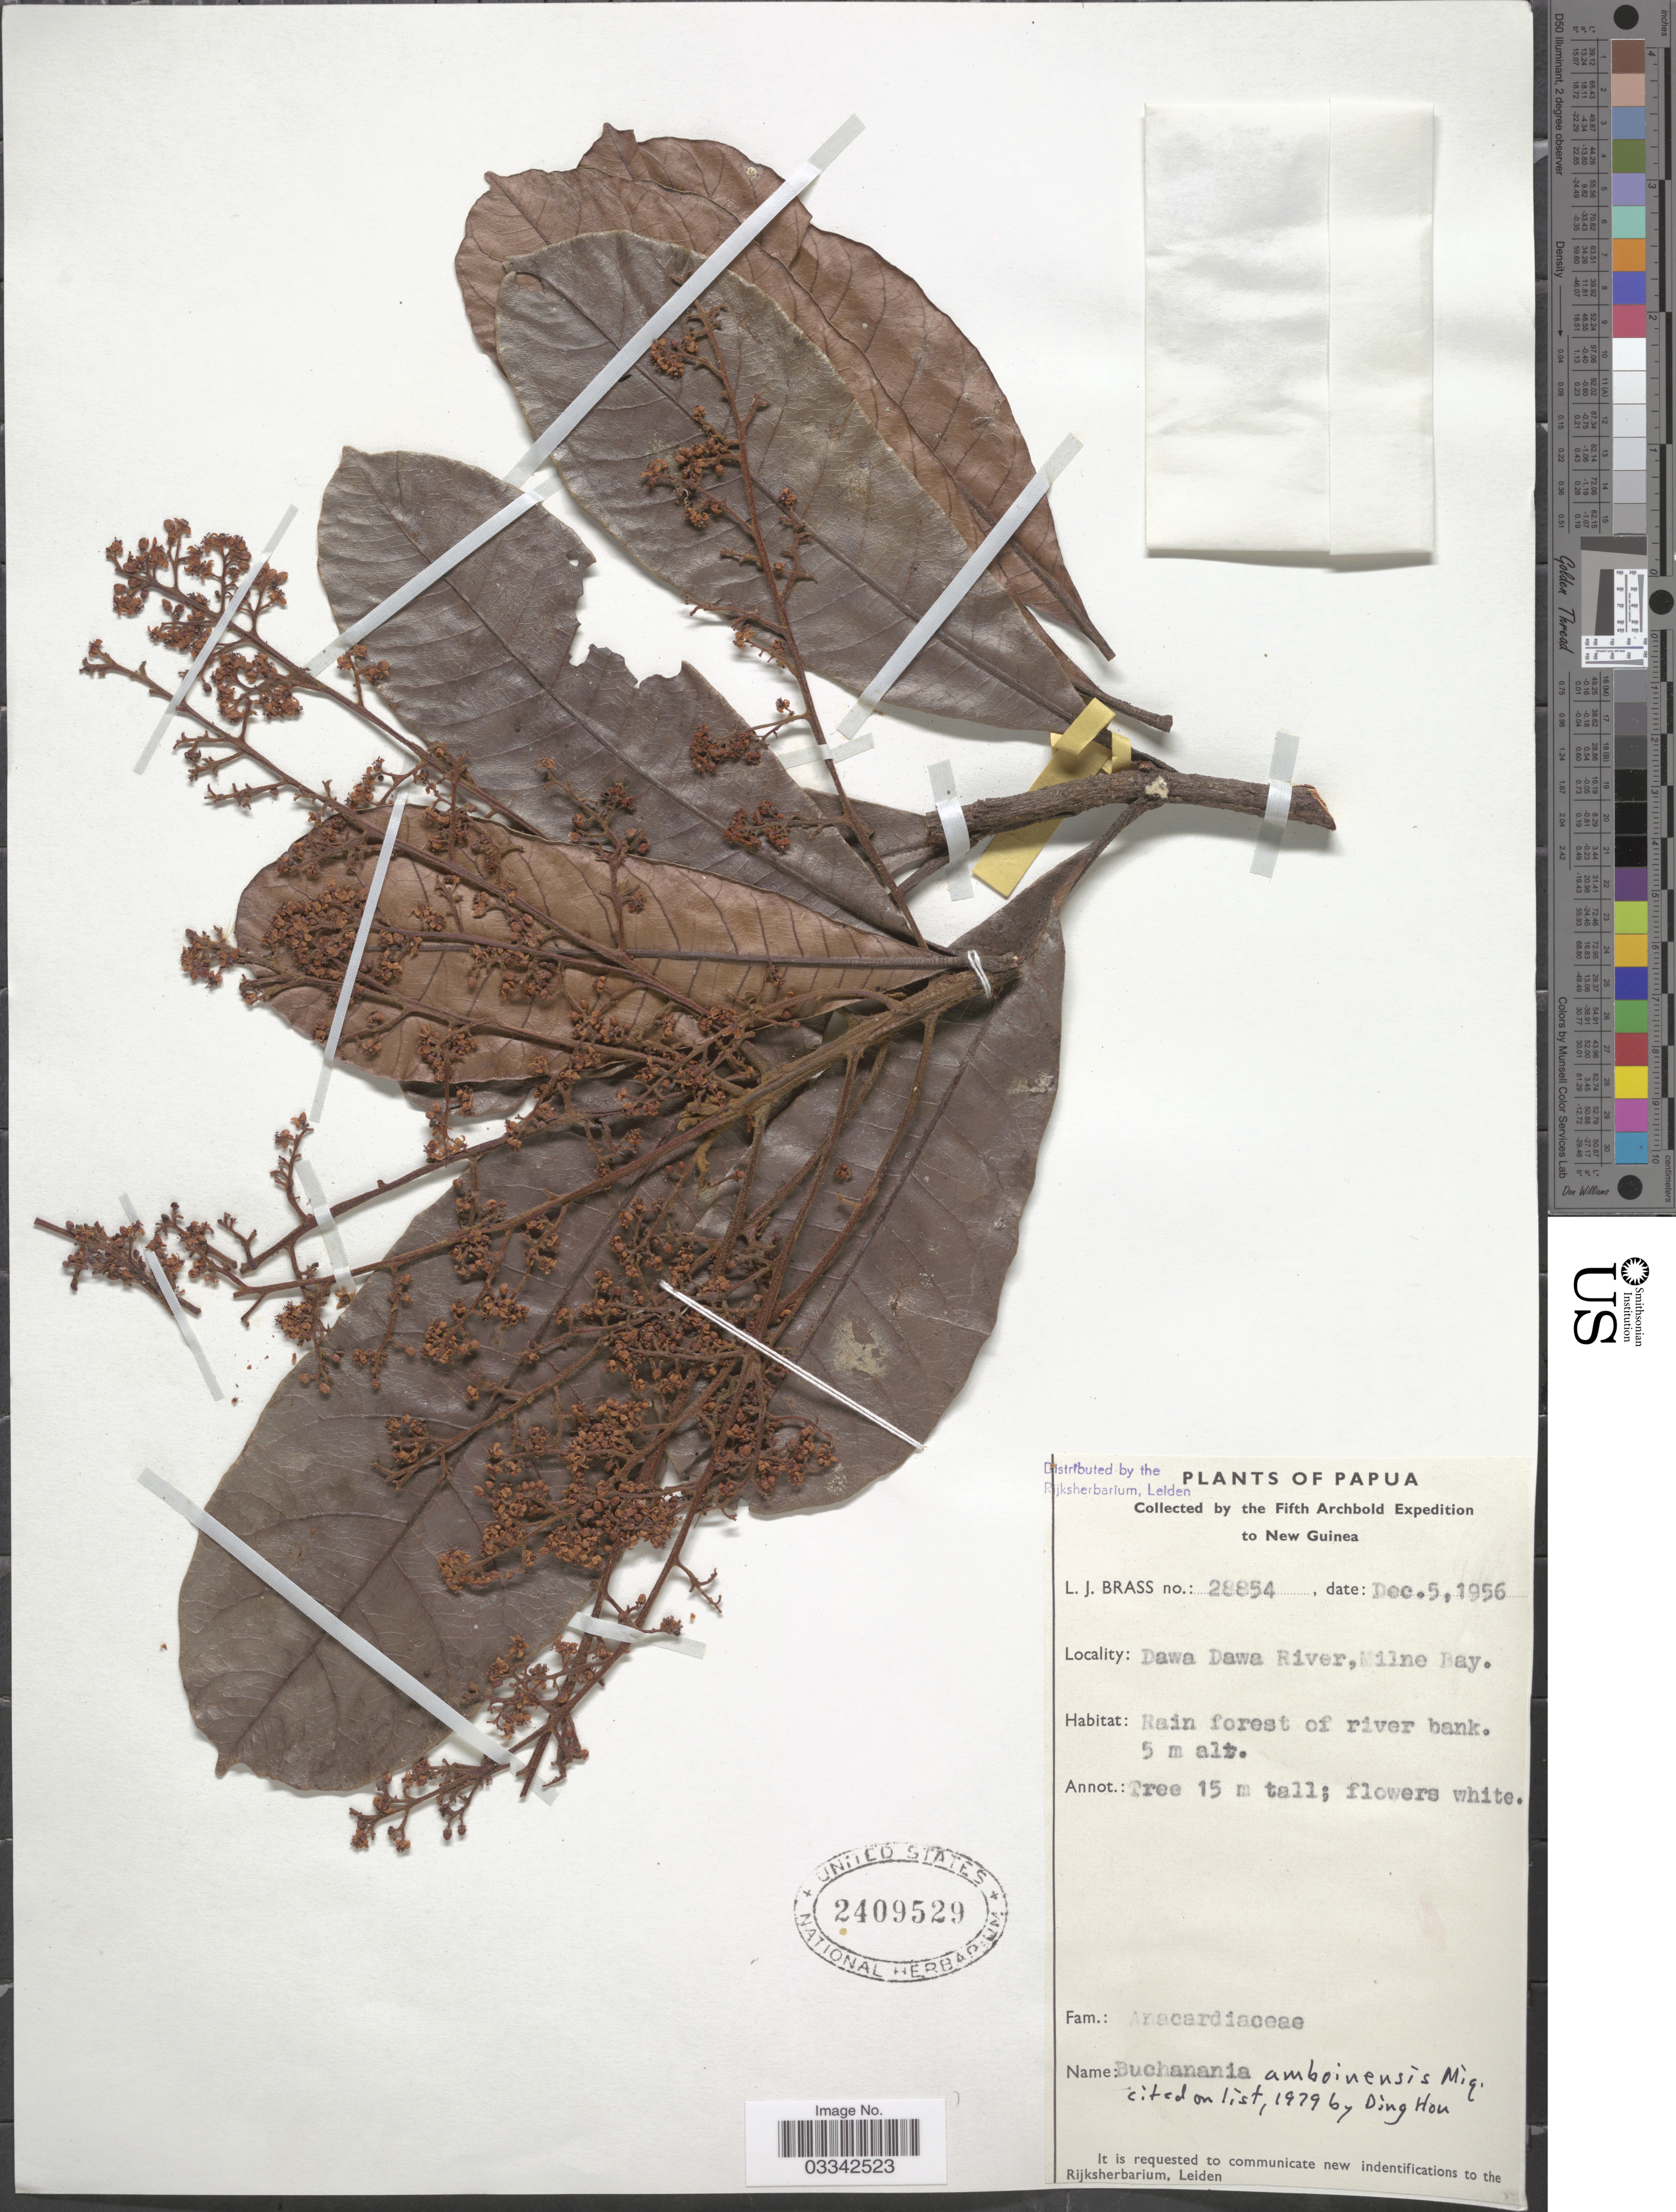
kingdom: Plantae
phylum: Tracheophyta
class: Magnoliopsida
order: Sapindales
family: Anacardiaceae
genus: Buchanania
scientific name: Buchanania amboinensis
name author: Miq.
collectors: L. J. Brass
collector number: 28854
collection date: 1956-12-05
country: Papua New Guinea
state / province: Milne Bay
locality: Dawa Dawa River. Rain forest of river bank.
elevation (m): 5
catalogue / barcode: US 2409529